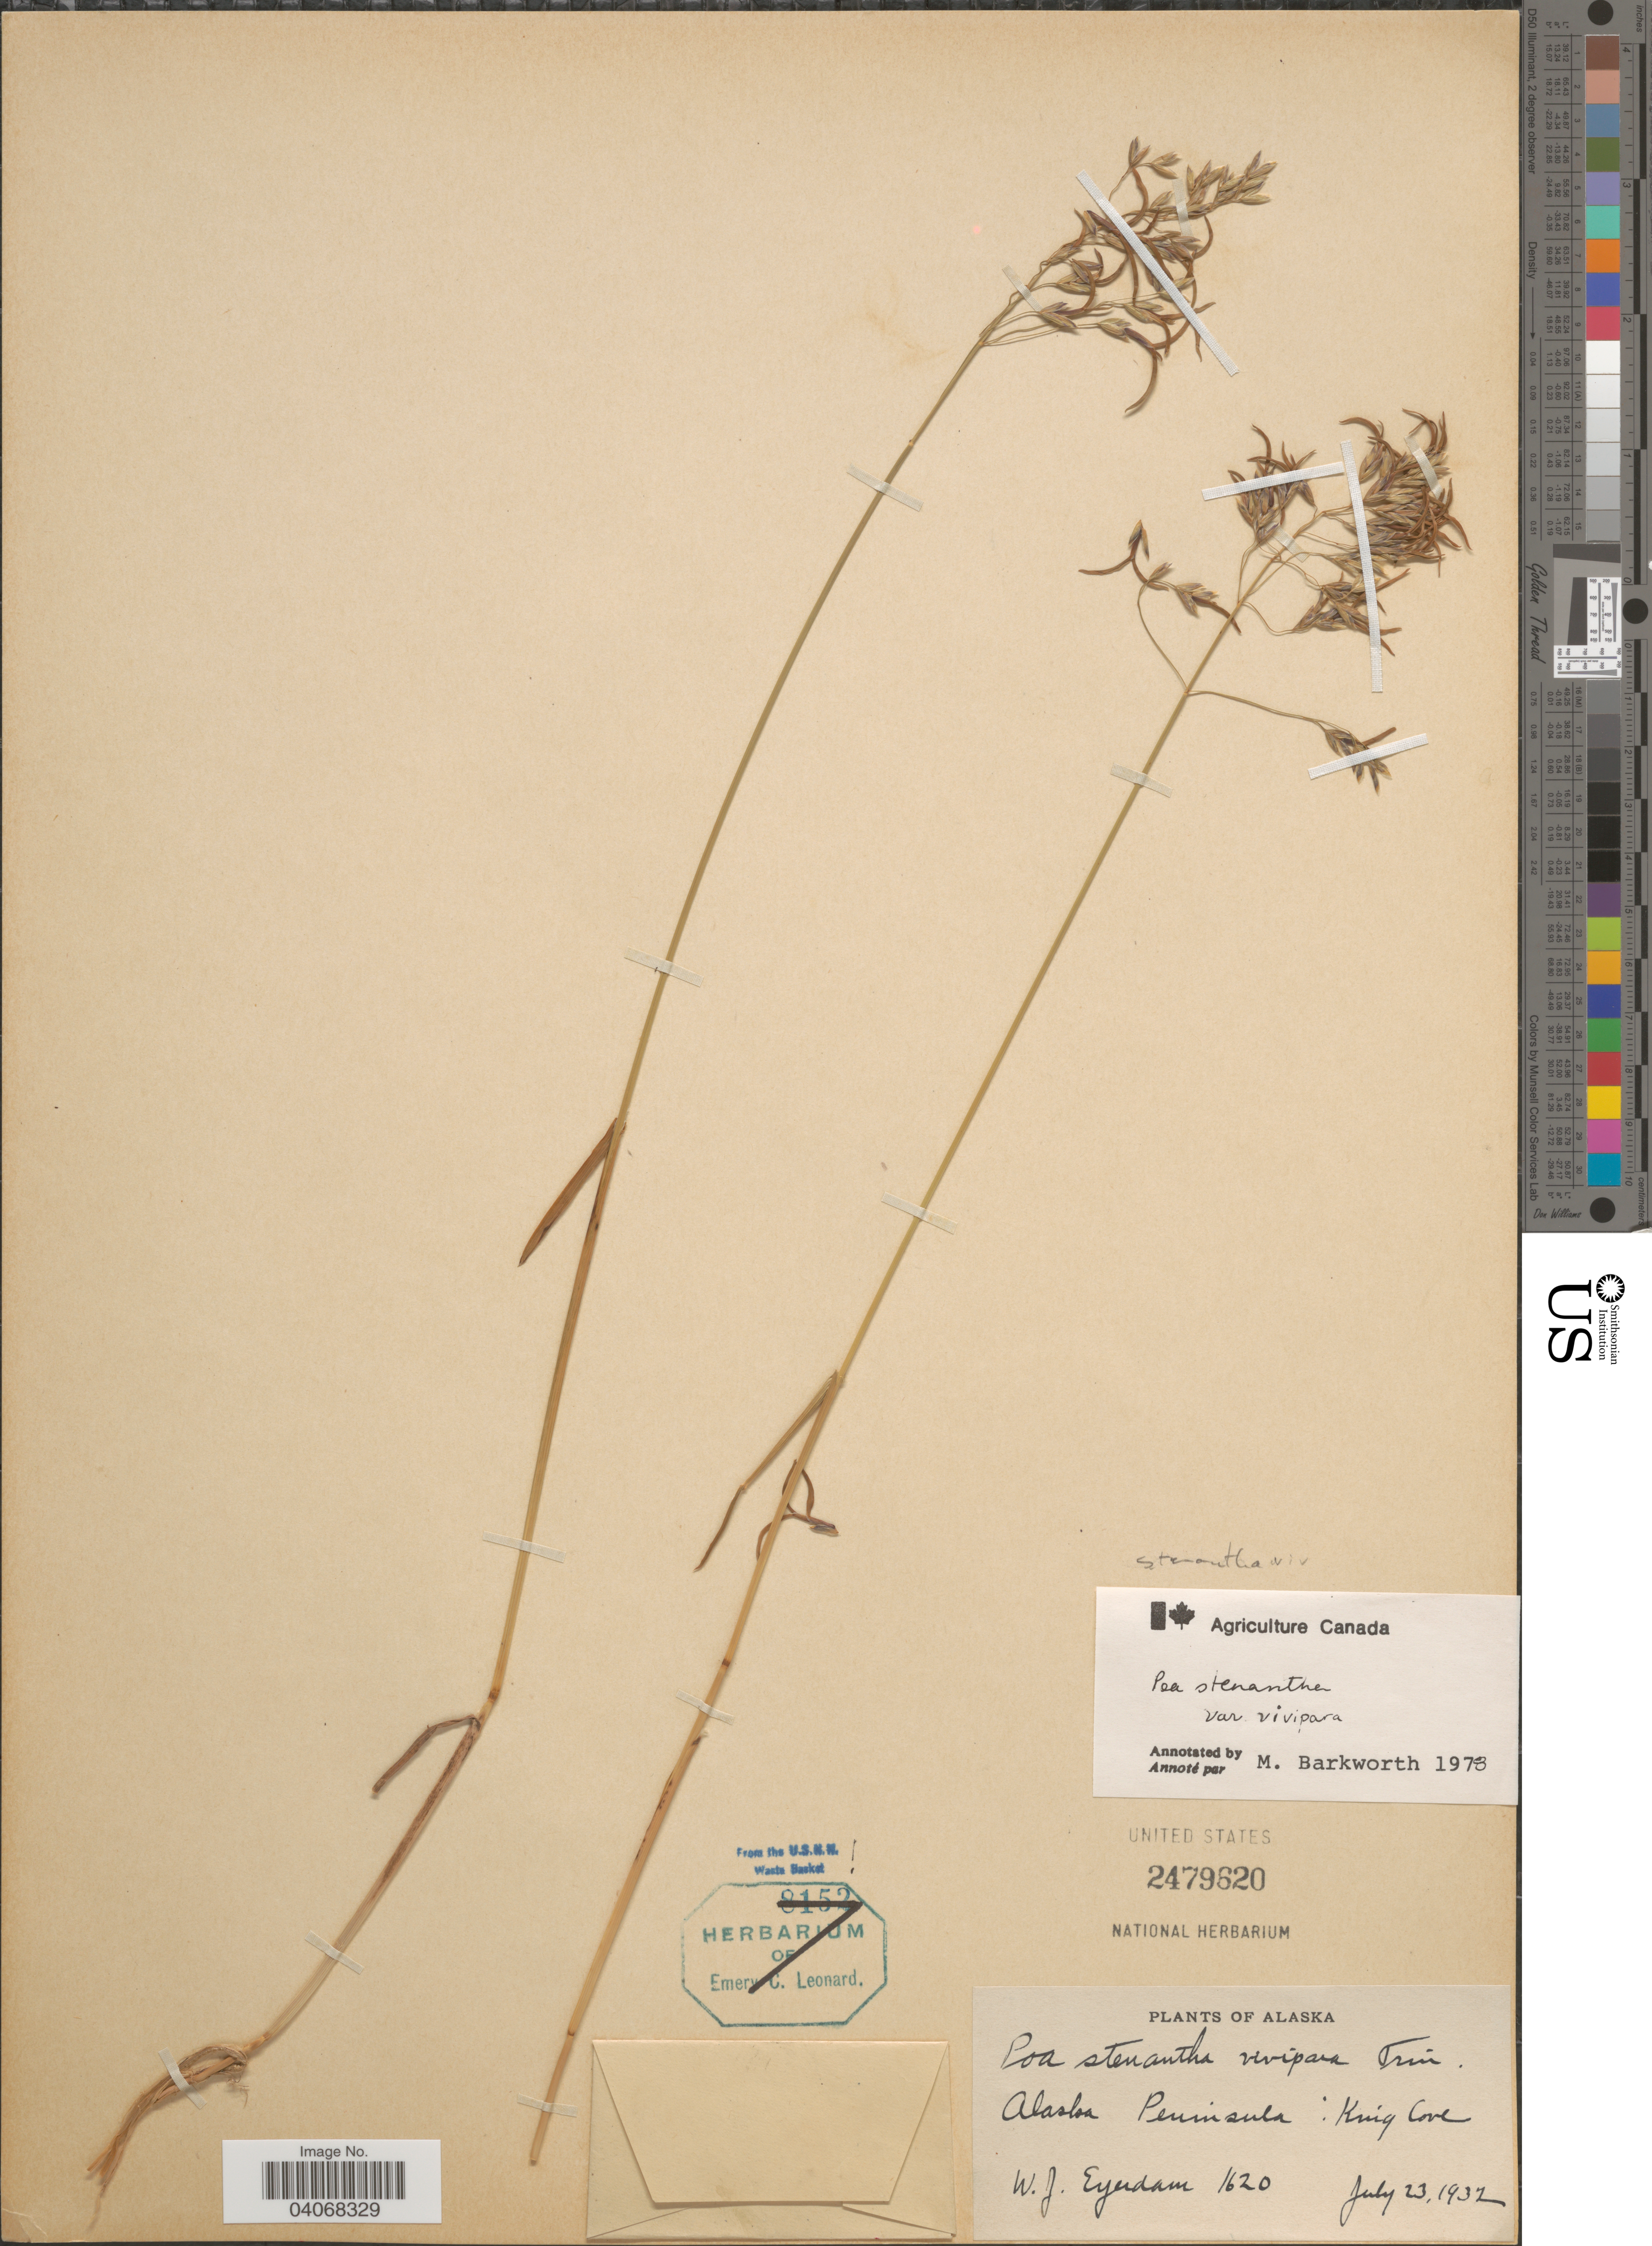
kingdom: Plantae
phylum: Tracheophyta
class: Liliopsida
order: Poales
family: Poaceae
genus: Poa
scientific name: Poa stenantha var. vivipara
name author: Trin.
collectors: W. J. Eyerdam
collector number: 1620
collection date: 1932-07-23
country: United States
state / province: Alaska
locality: Alaska Peninsula: King Cove.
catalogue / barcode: US 2479620